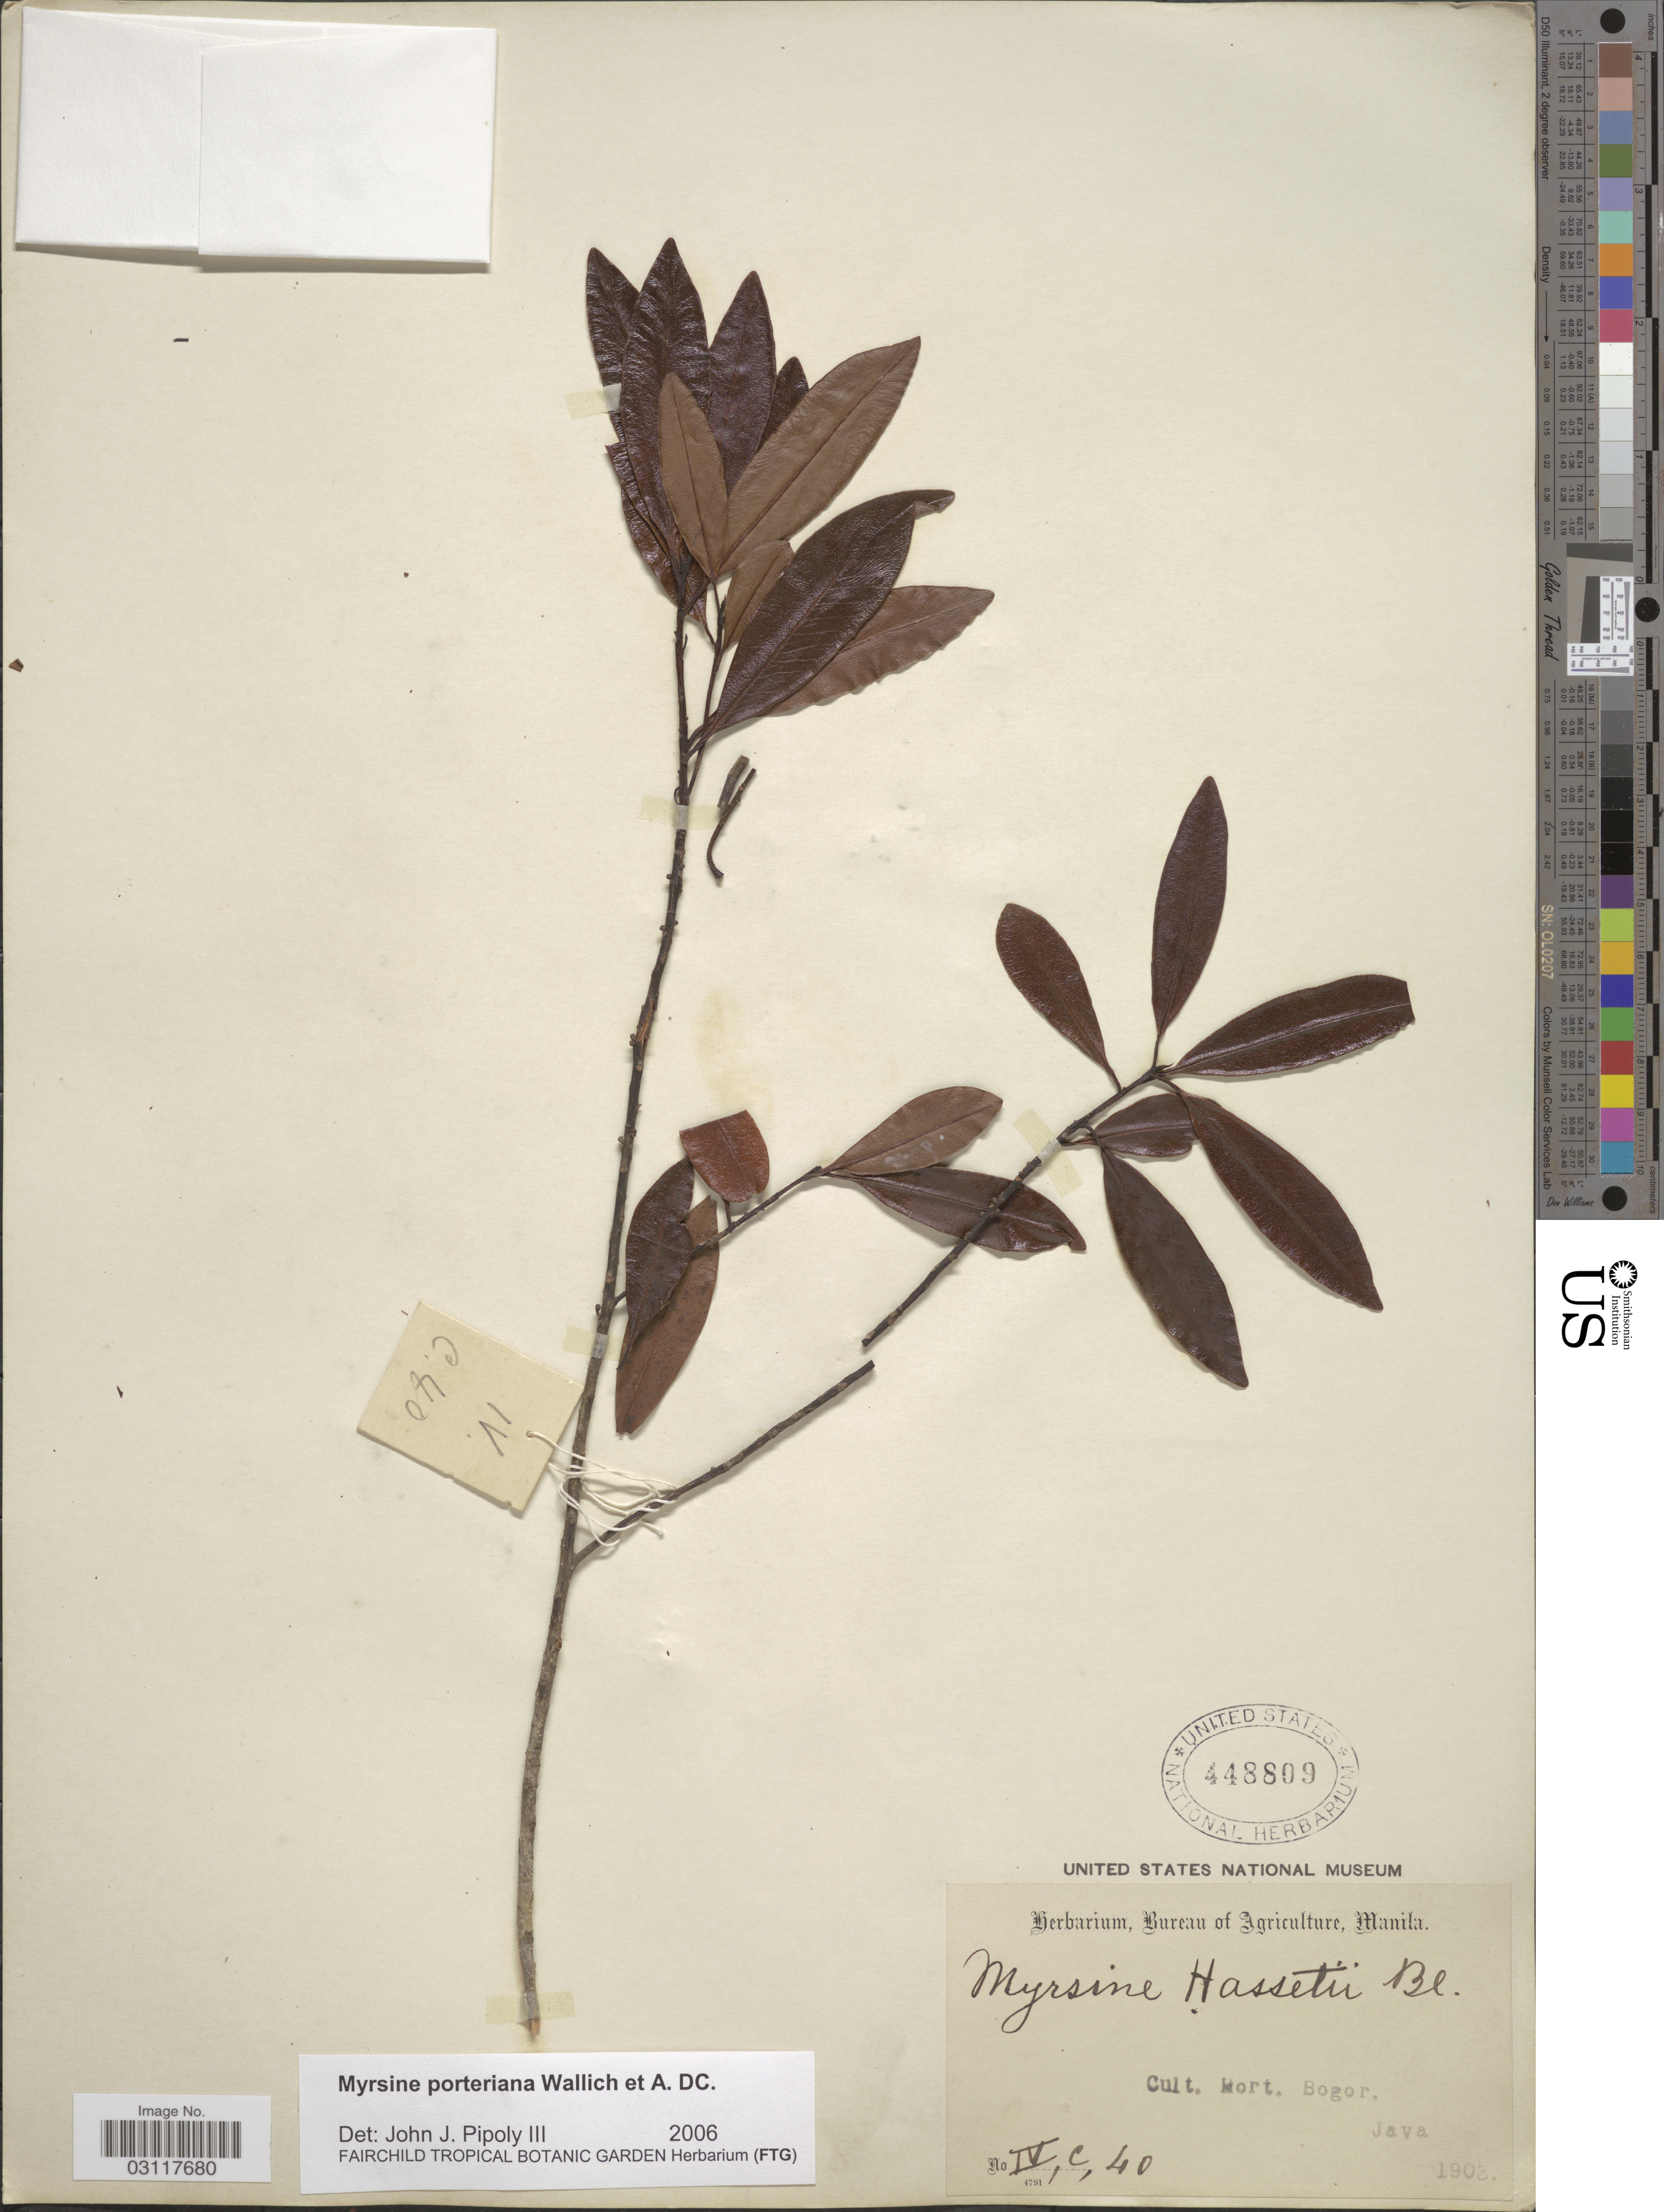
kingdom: Plantae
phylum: Tracheophyta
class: Magnoliopsida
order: Ericales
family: Primulaceae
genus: Myrsine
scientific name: Myrsine porteriana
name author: Wall. ex A. DC.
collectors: Ex herb. Bureau of Agriculture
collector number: IV, C, 40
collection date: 1903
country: Indonesia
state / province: Java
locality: Cult. Hort. Bogor.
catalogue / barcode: US 448809